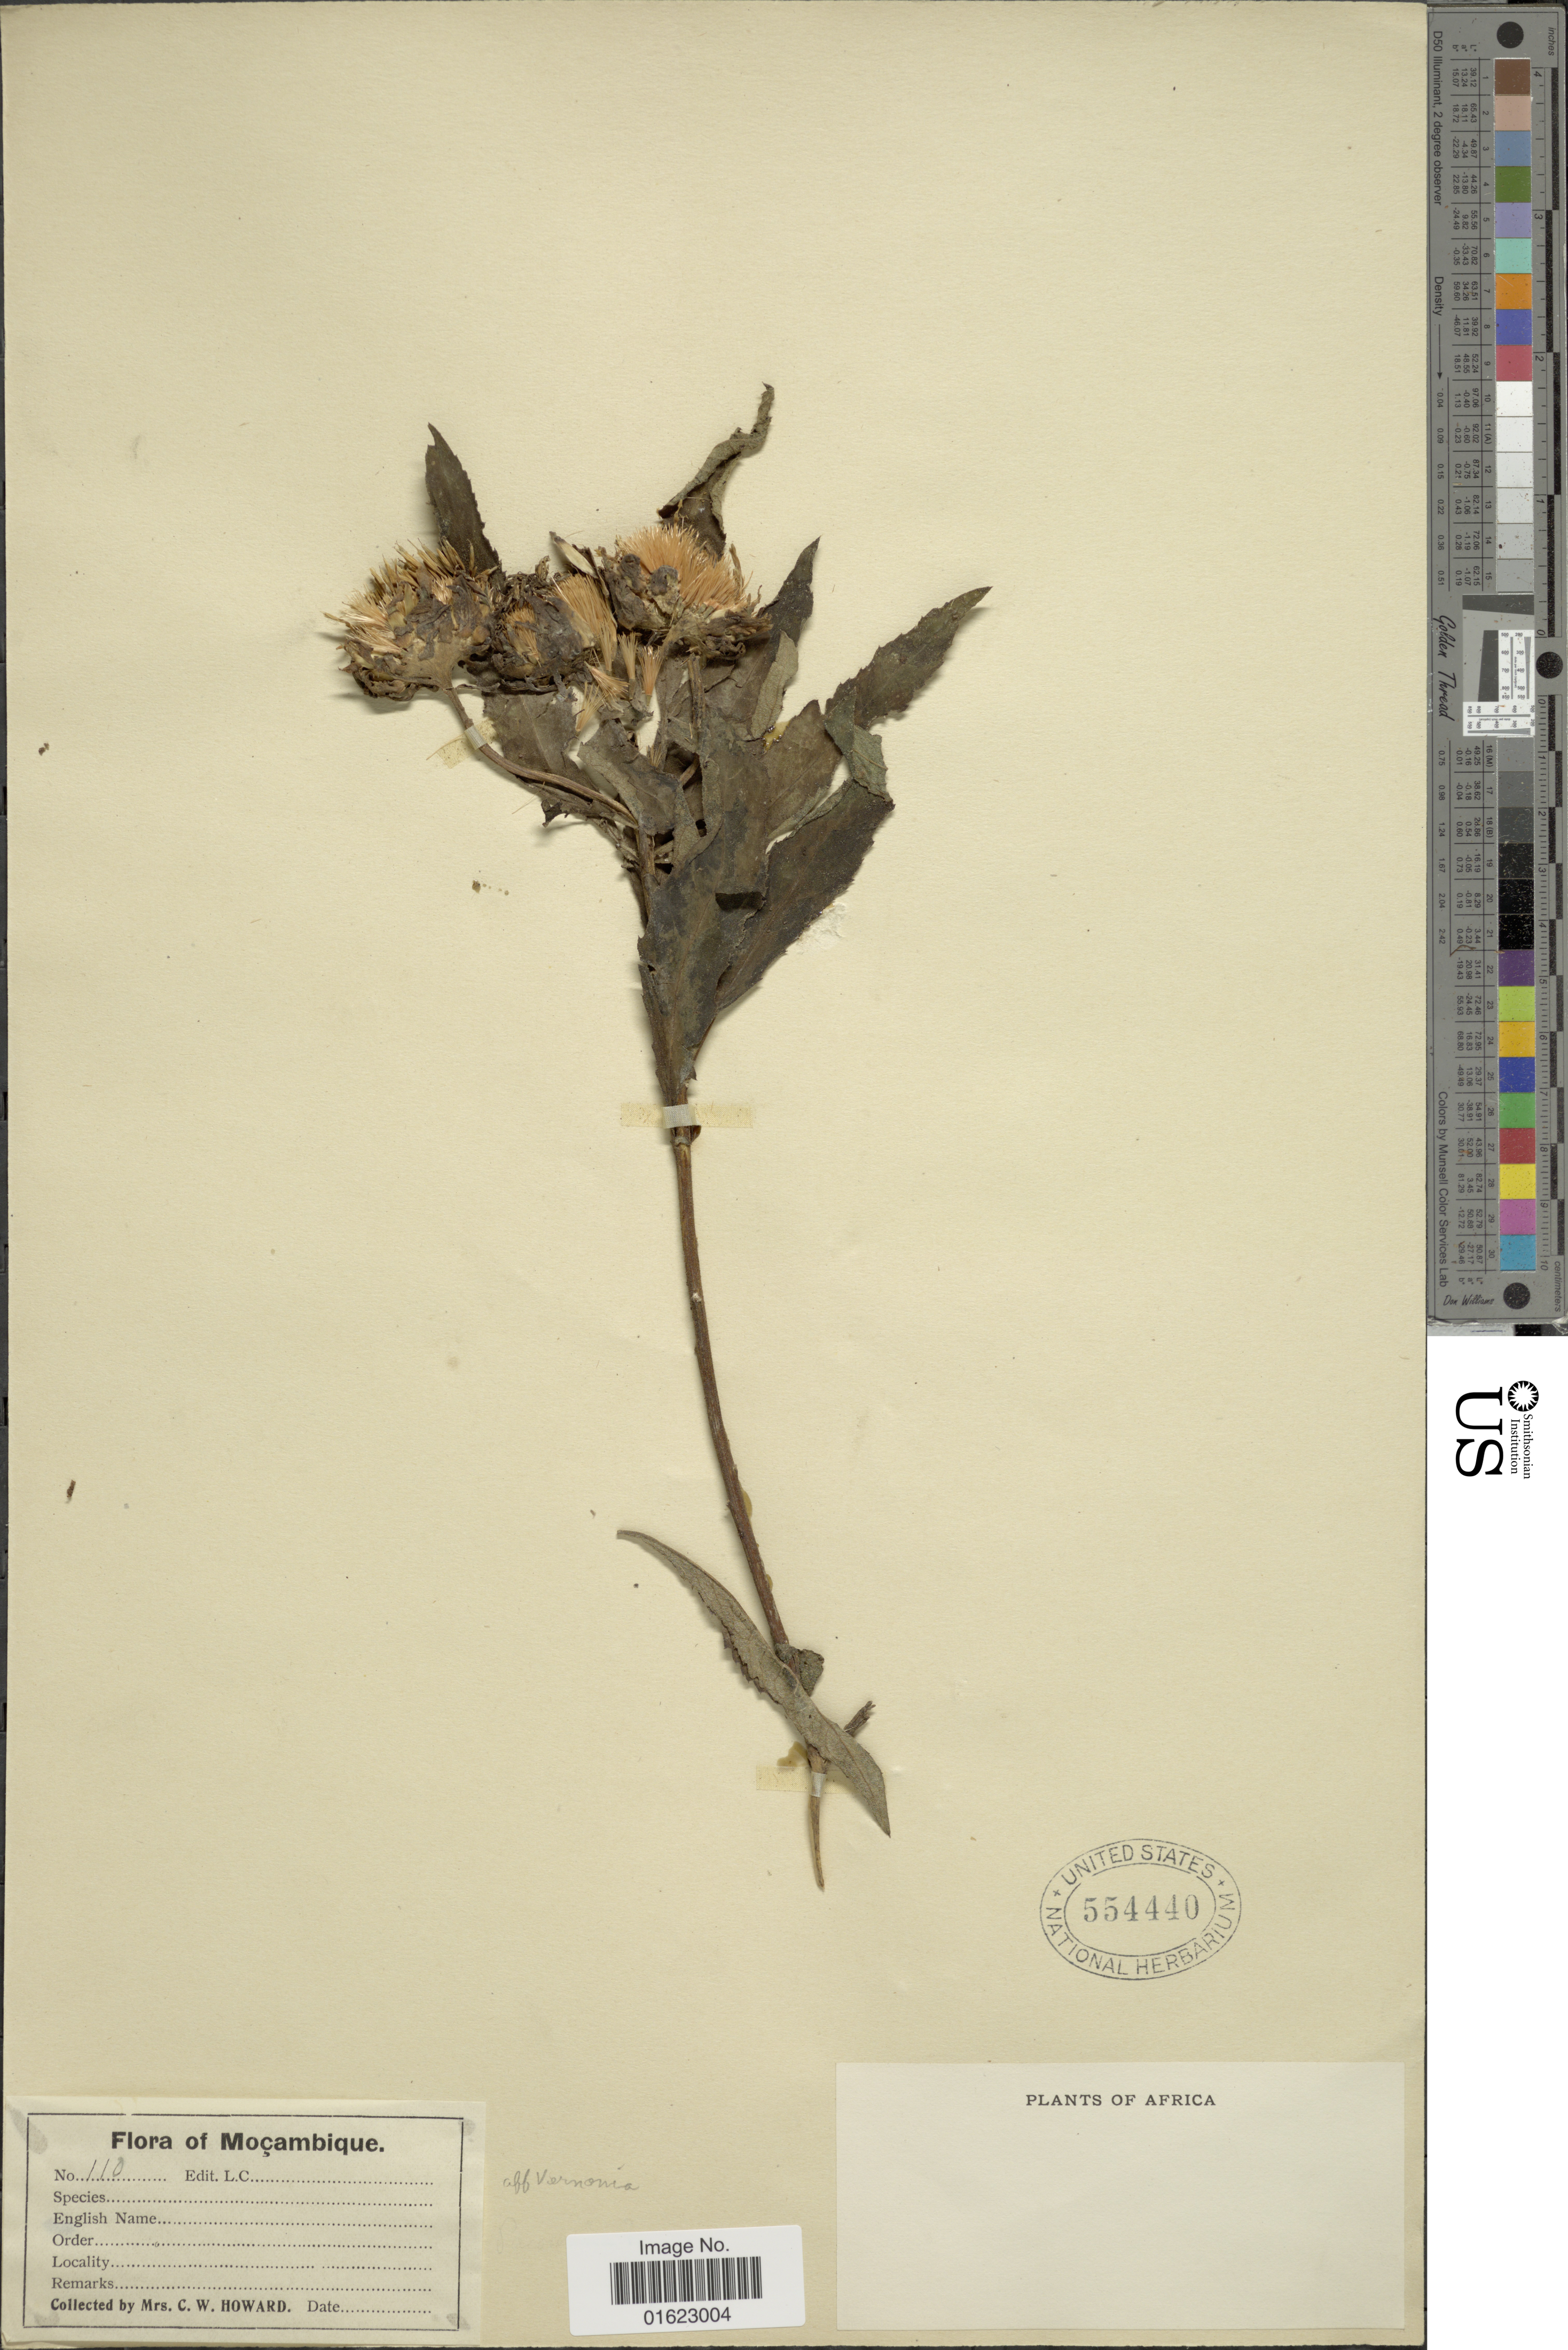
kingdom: Plantae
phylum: Tracheophyta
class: Magnoliopsida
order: Asterales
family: Asteraceae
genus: Pacourina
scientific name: Pacourina edulis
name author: Aubl.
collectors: C. W. Howard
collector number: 110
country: Mozambique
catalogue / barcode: US 554440